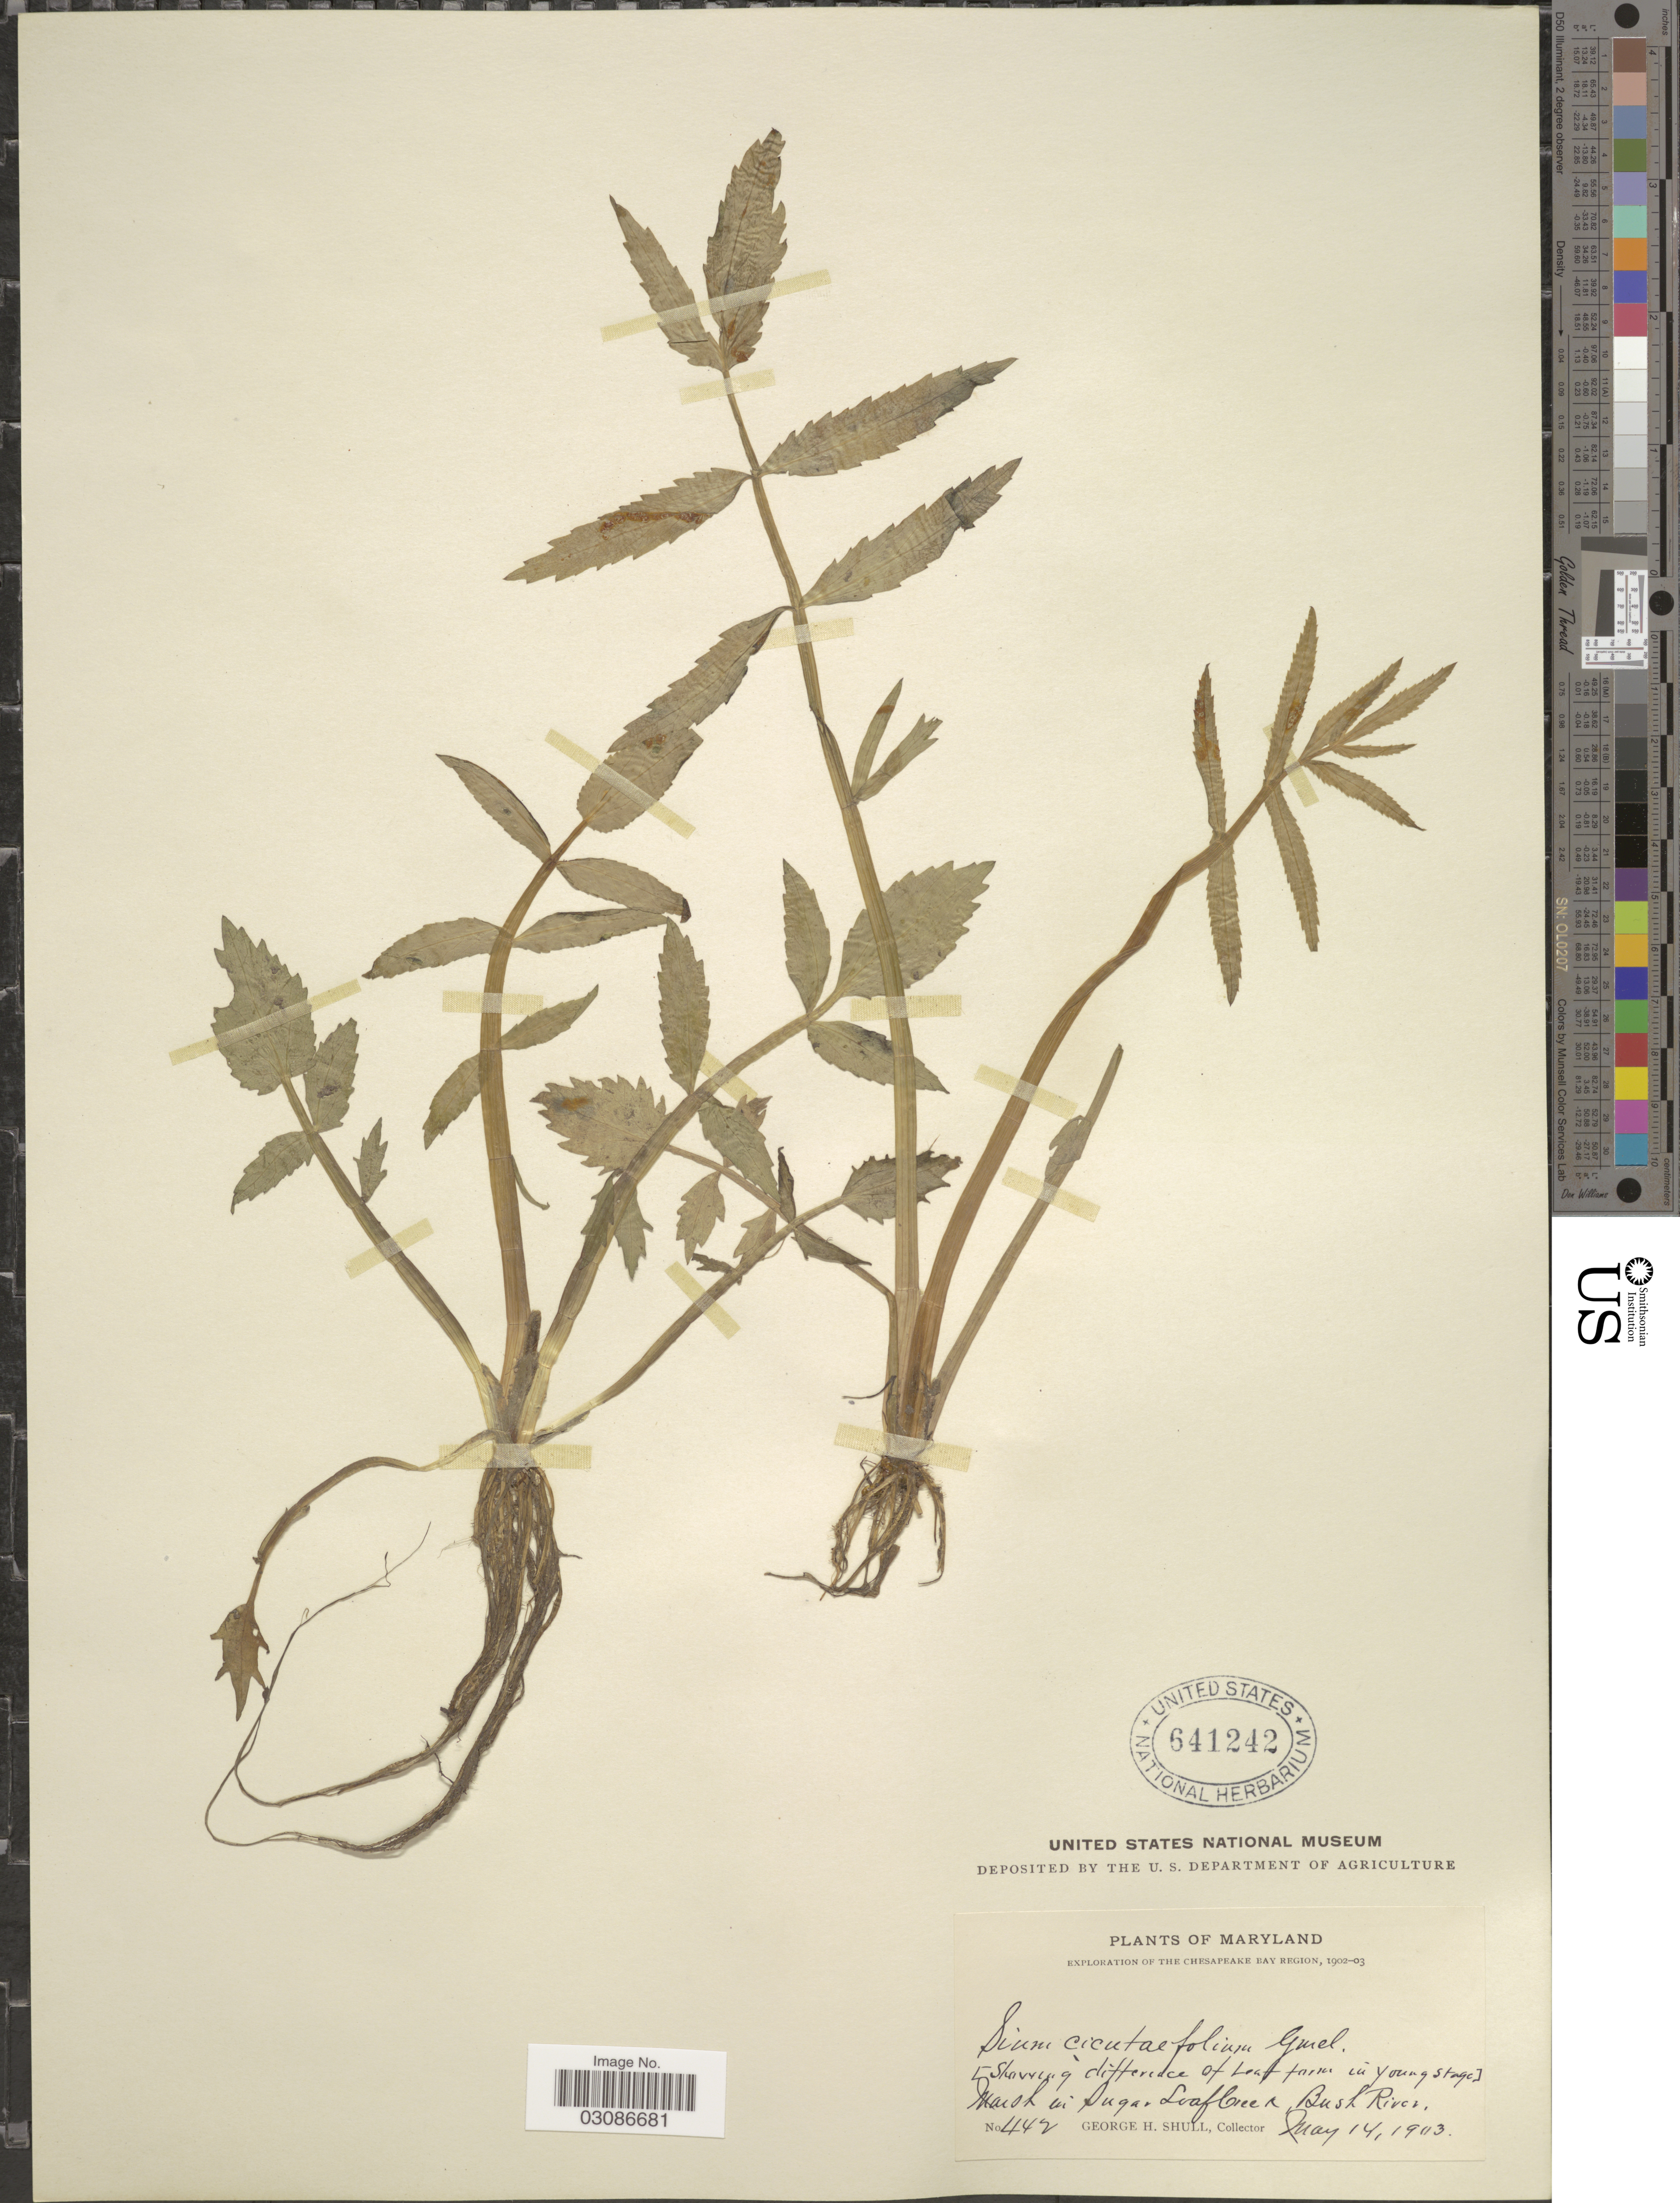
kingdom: Plantae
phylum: Tracheophyta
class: Magnoliopsida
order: Apiales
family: Apiaceae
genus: Sium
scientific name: Sium suave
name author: Walter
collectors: G. H. Shull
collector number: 442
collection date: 1903-05-14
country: United States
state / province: Maryland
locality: The Chesapeake Bay Region. Marsh in Sugar Loaf Creek, Bush River.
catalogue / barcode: US 641242